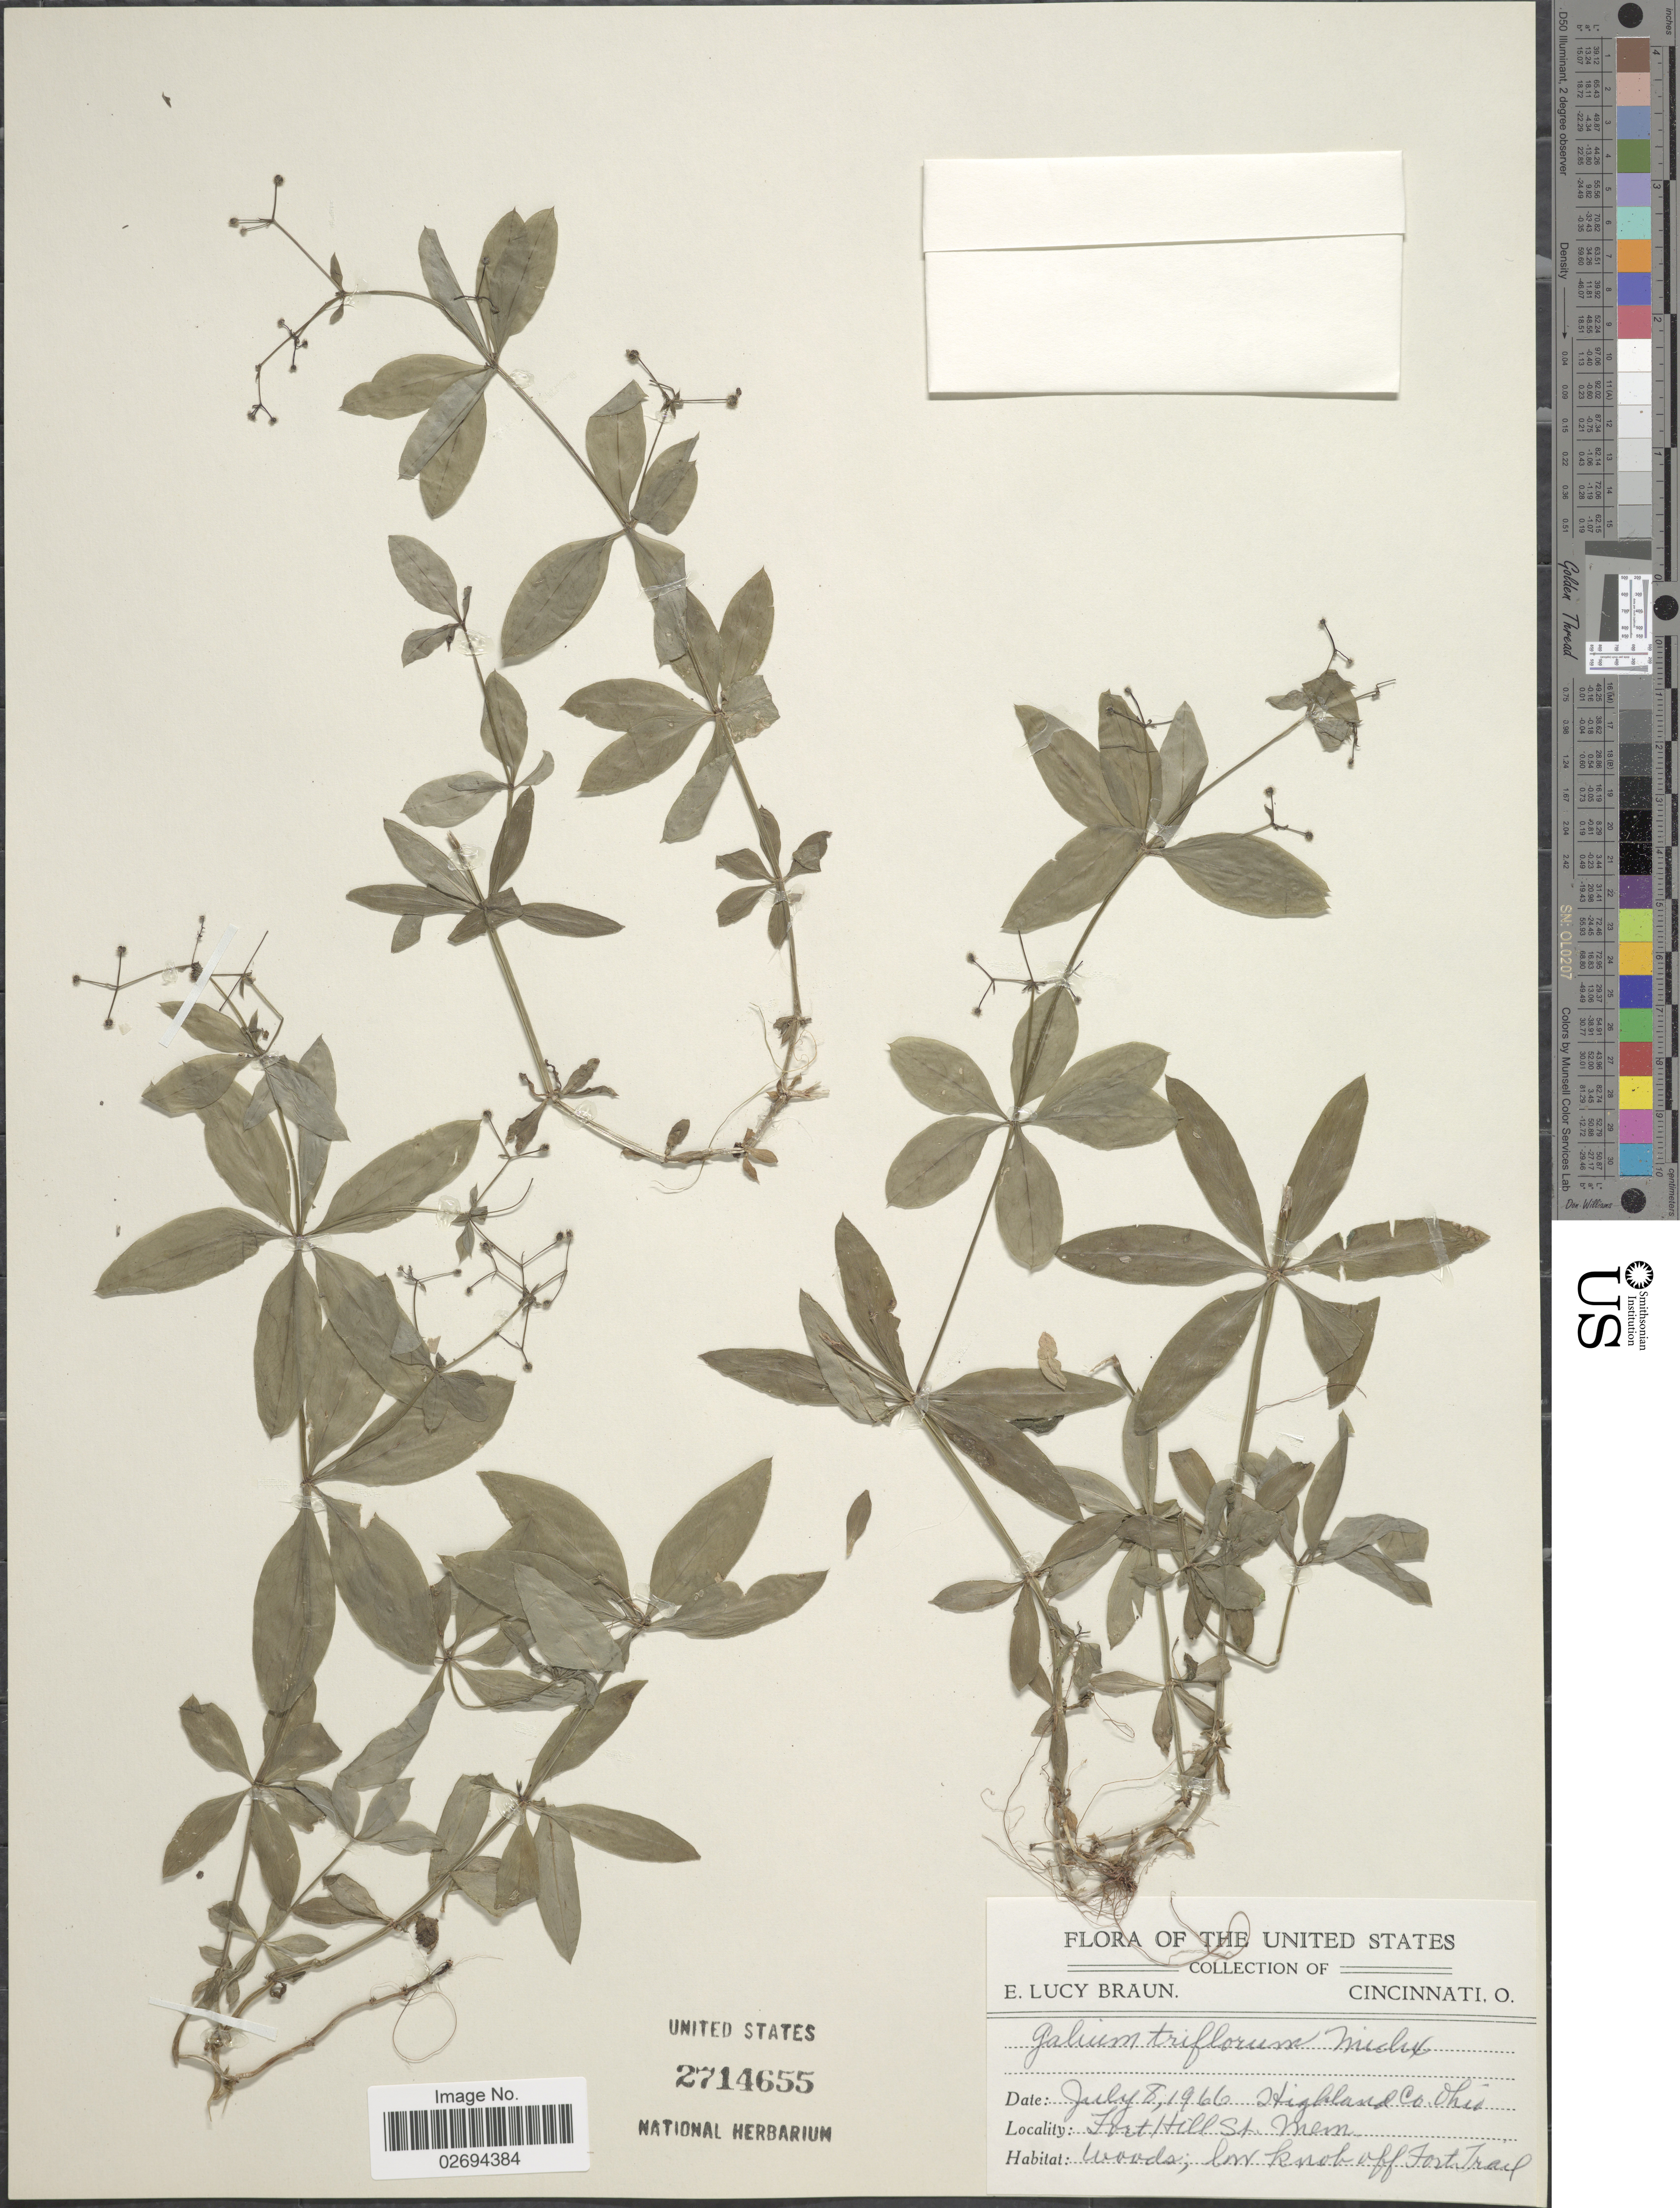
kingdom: Plantae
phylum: Tracheophyta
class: Magnoliopsida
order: Gentianales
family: Rubiaceae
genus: Galium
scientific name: Galium triflorum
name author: Michx.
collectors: E. L. Braun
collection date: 1966-07-08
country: United States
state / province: Ohio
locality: Highland Co. Fort Hill St. Mem. Low knob off Fort Trail.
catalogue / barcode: US 2714655